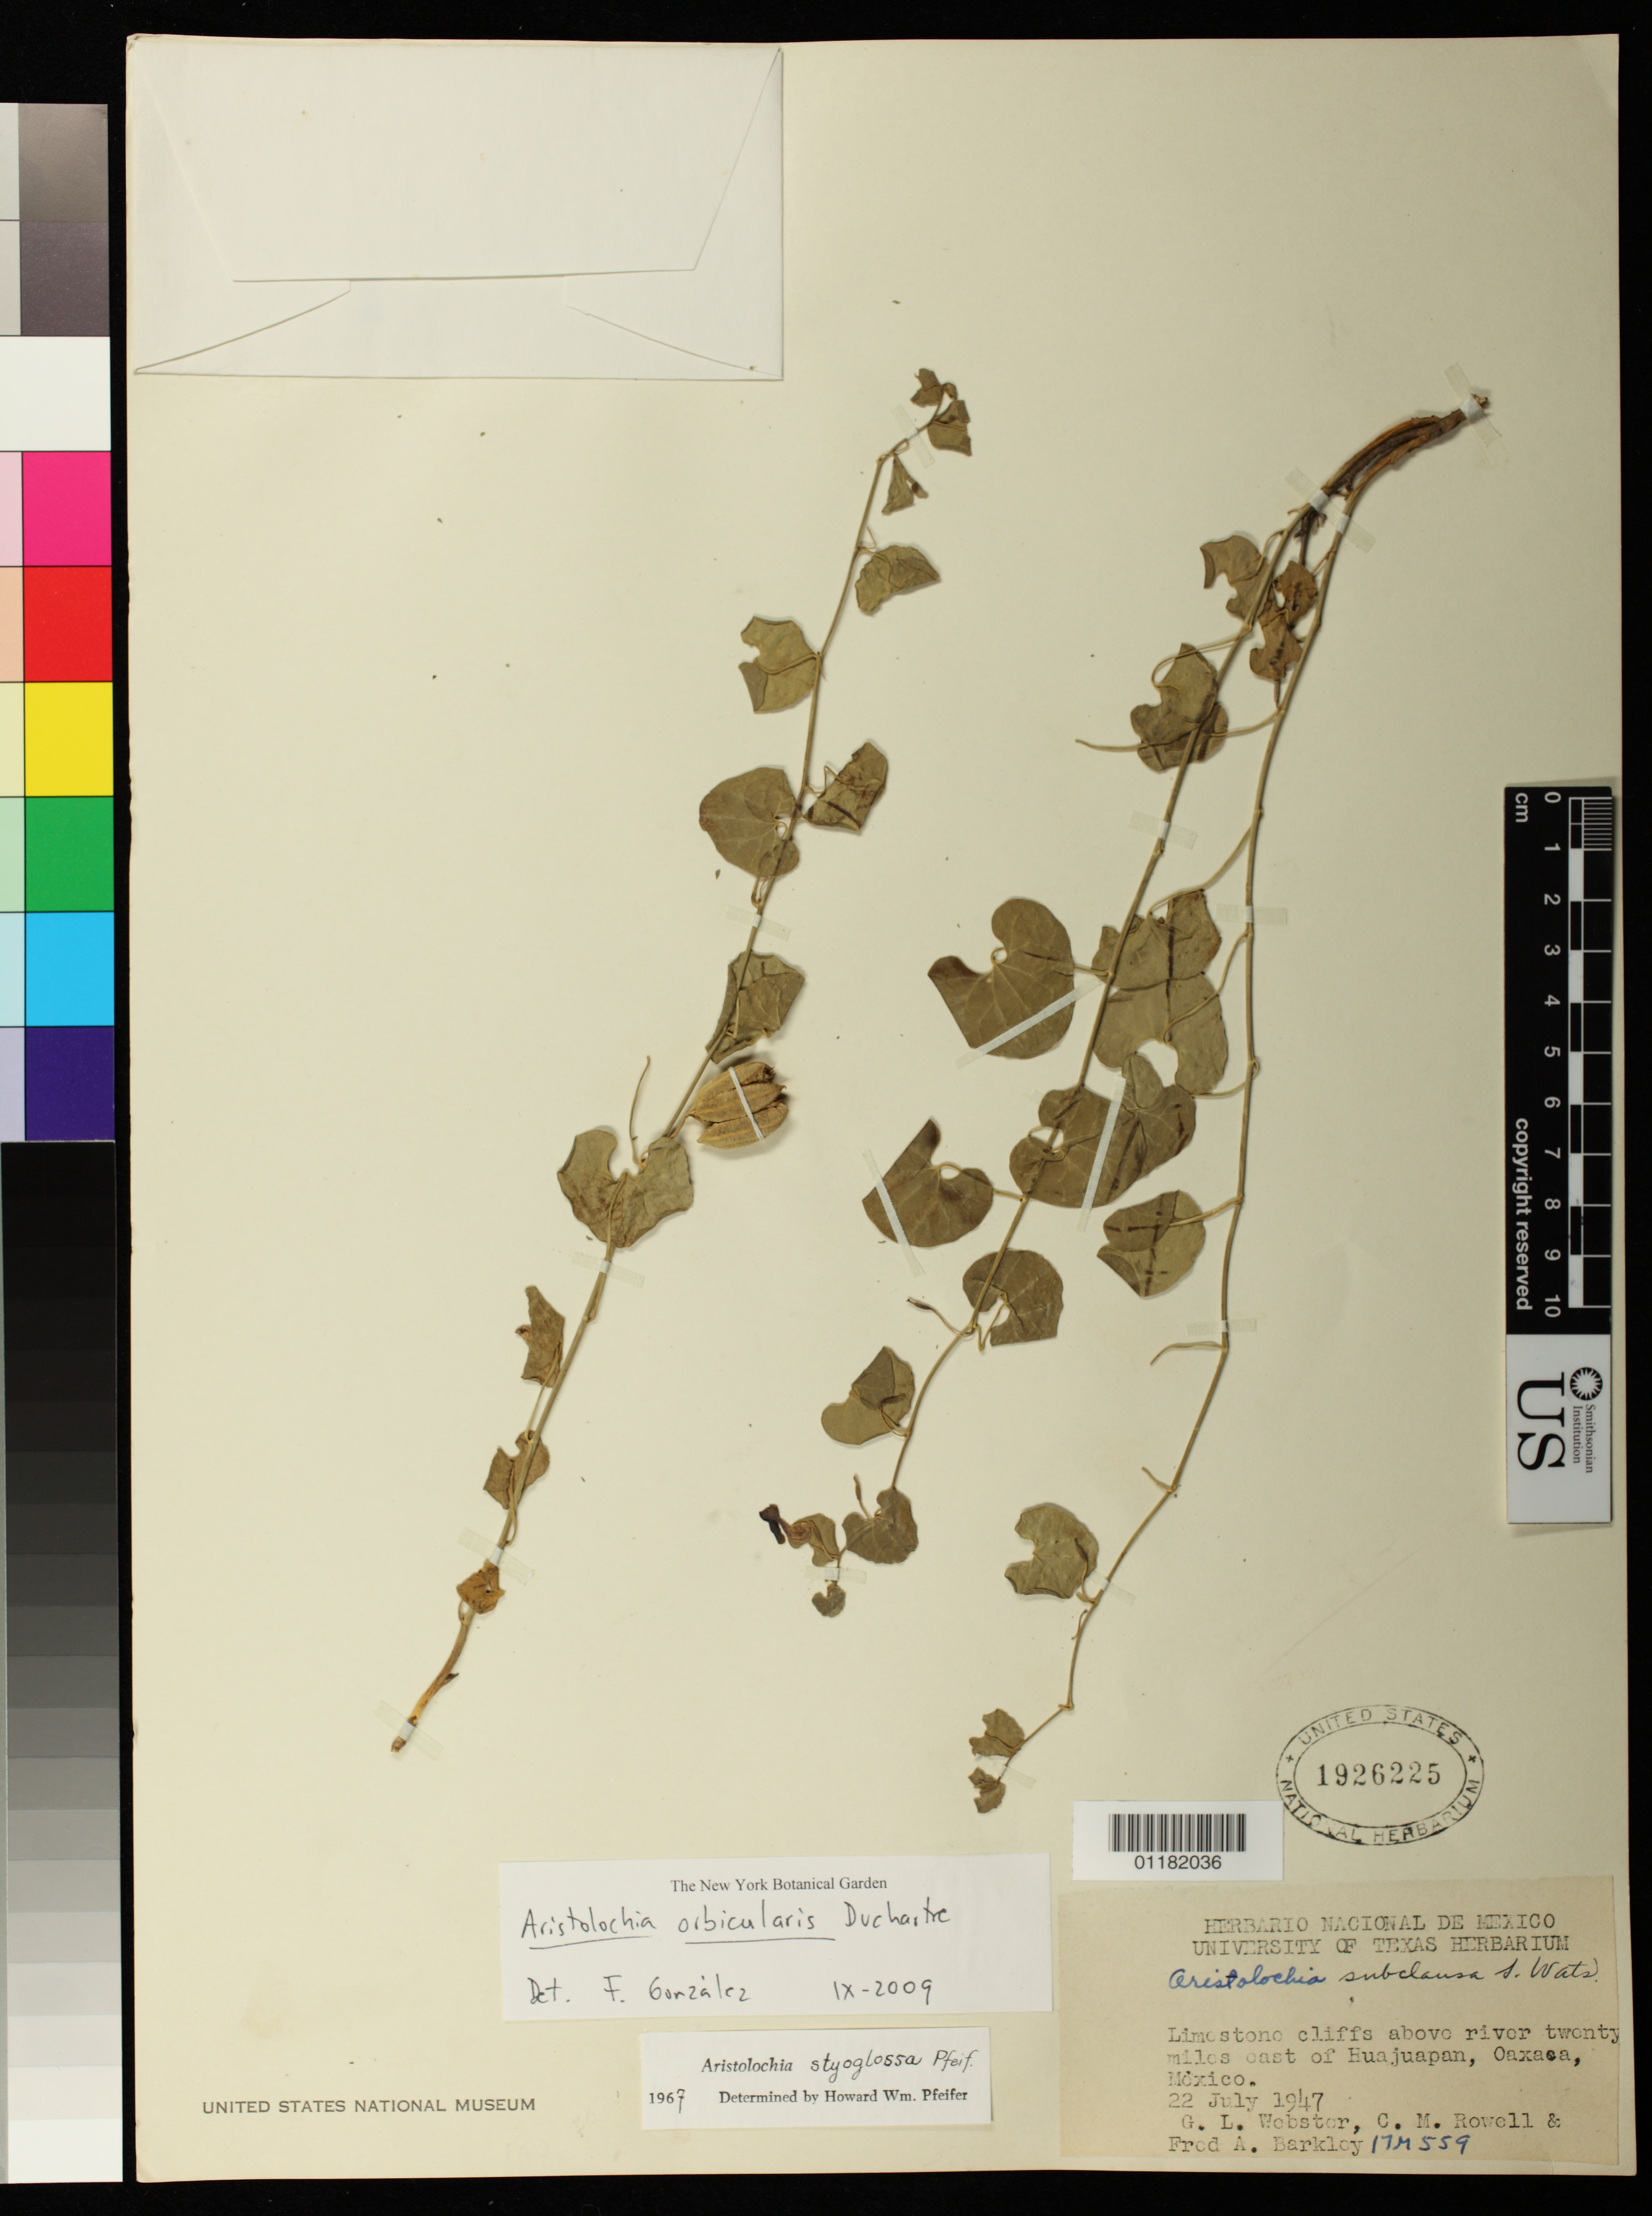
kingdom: Plantae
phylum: Tracheophyta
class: Magnoliopsida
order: Piperales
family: Aristolochiaceae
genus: Aristolochia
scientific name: Aristolochia orbicularis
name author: Duch.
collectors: G. L. Webster, C. M. Rowell & F. A. Barkley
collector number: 17M559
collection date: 1947-07-22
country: Mexico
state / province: Oaxaca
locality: Limestone cliffs above river twenty miles east of Huajuapan, Oaxaca.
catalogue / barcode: US 1926225